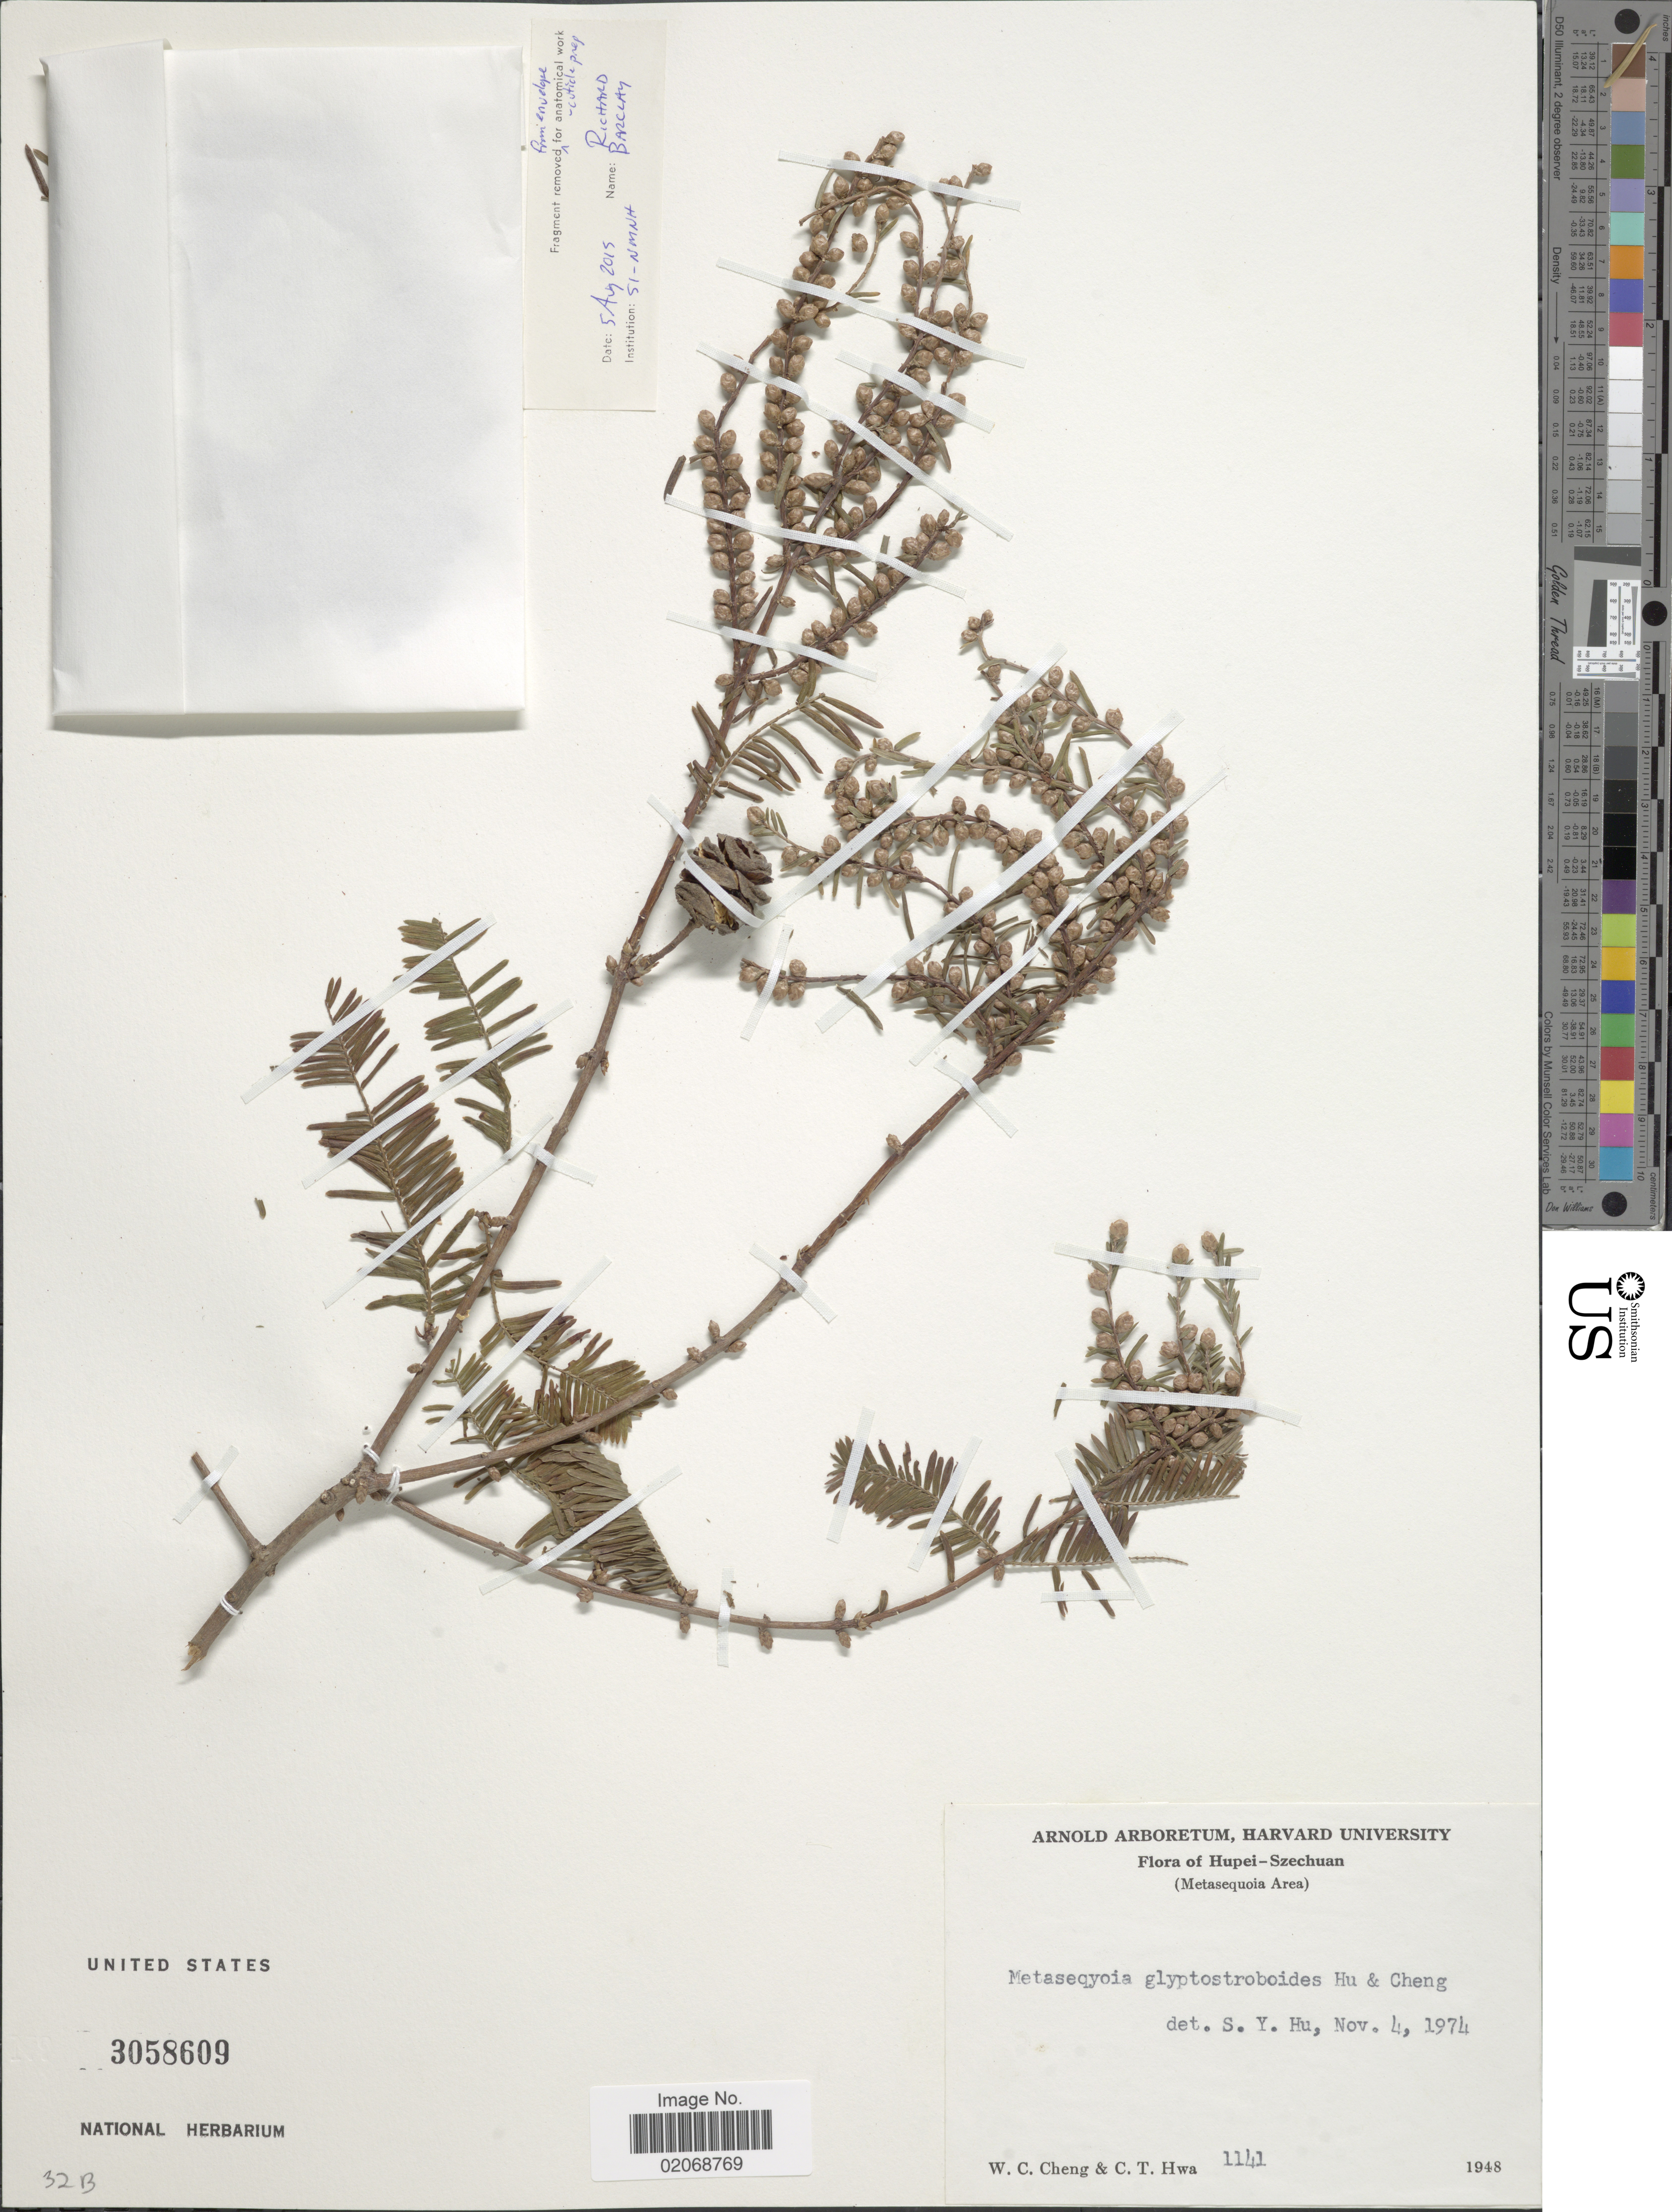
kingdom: Plantae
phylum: Tracheophyta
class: Pinopsida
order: Pinales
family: Cupressaceae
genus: Metasequoia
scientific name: Metasequoia glyptostroboides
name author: Hu & W.C. Cheng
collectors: W. C. Cheng & C. Hwa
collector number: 1141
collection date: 1948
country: China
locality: Hupei-Szechuan (Metasequoia Area)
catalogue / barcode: US 3058609